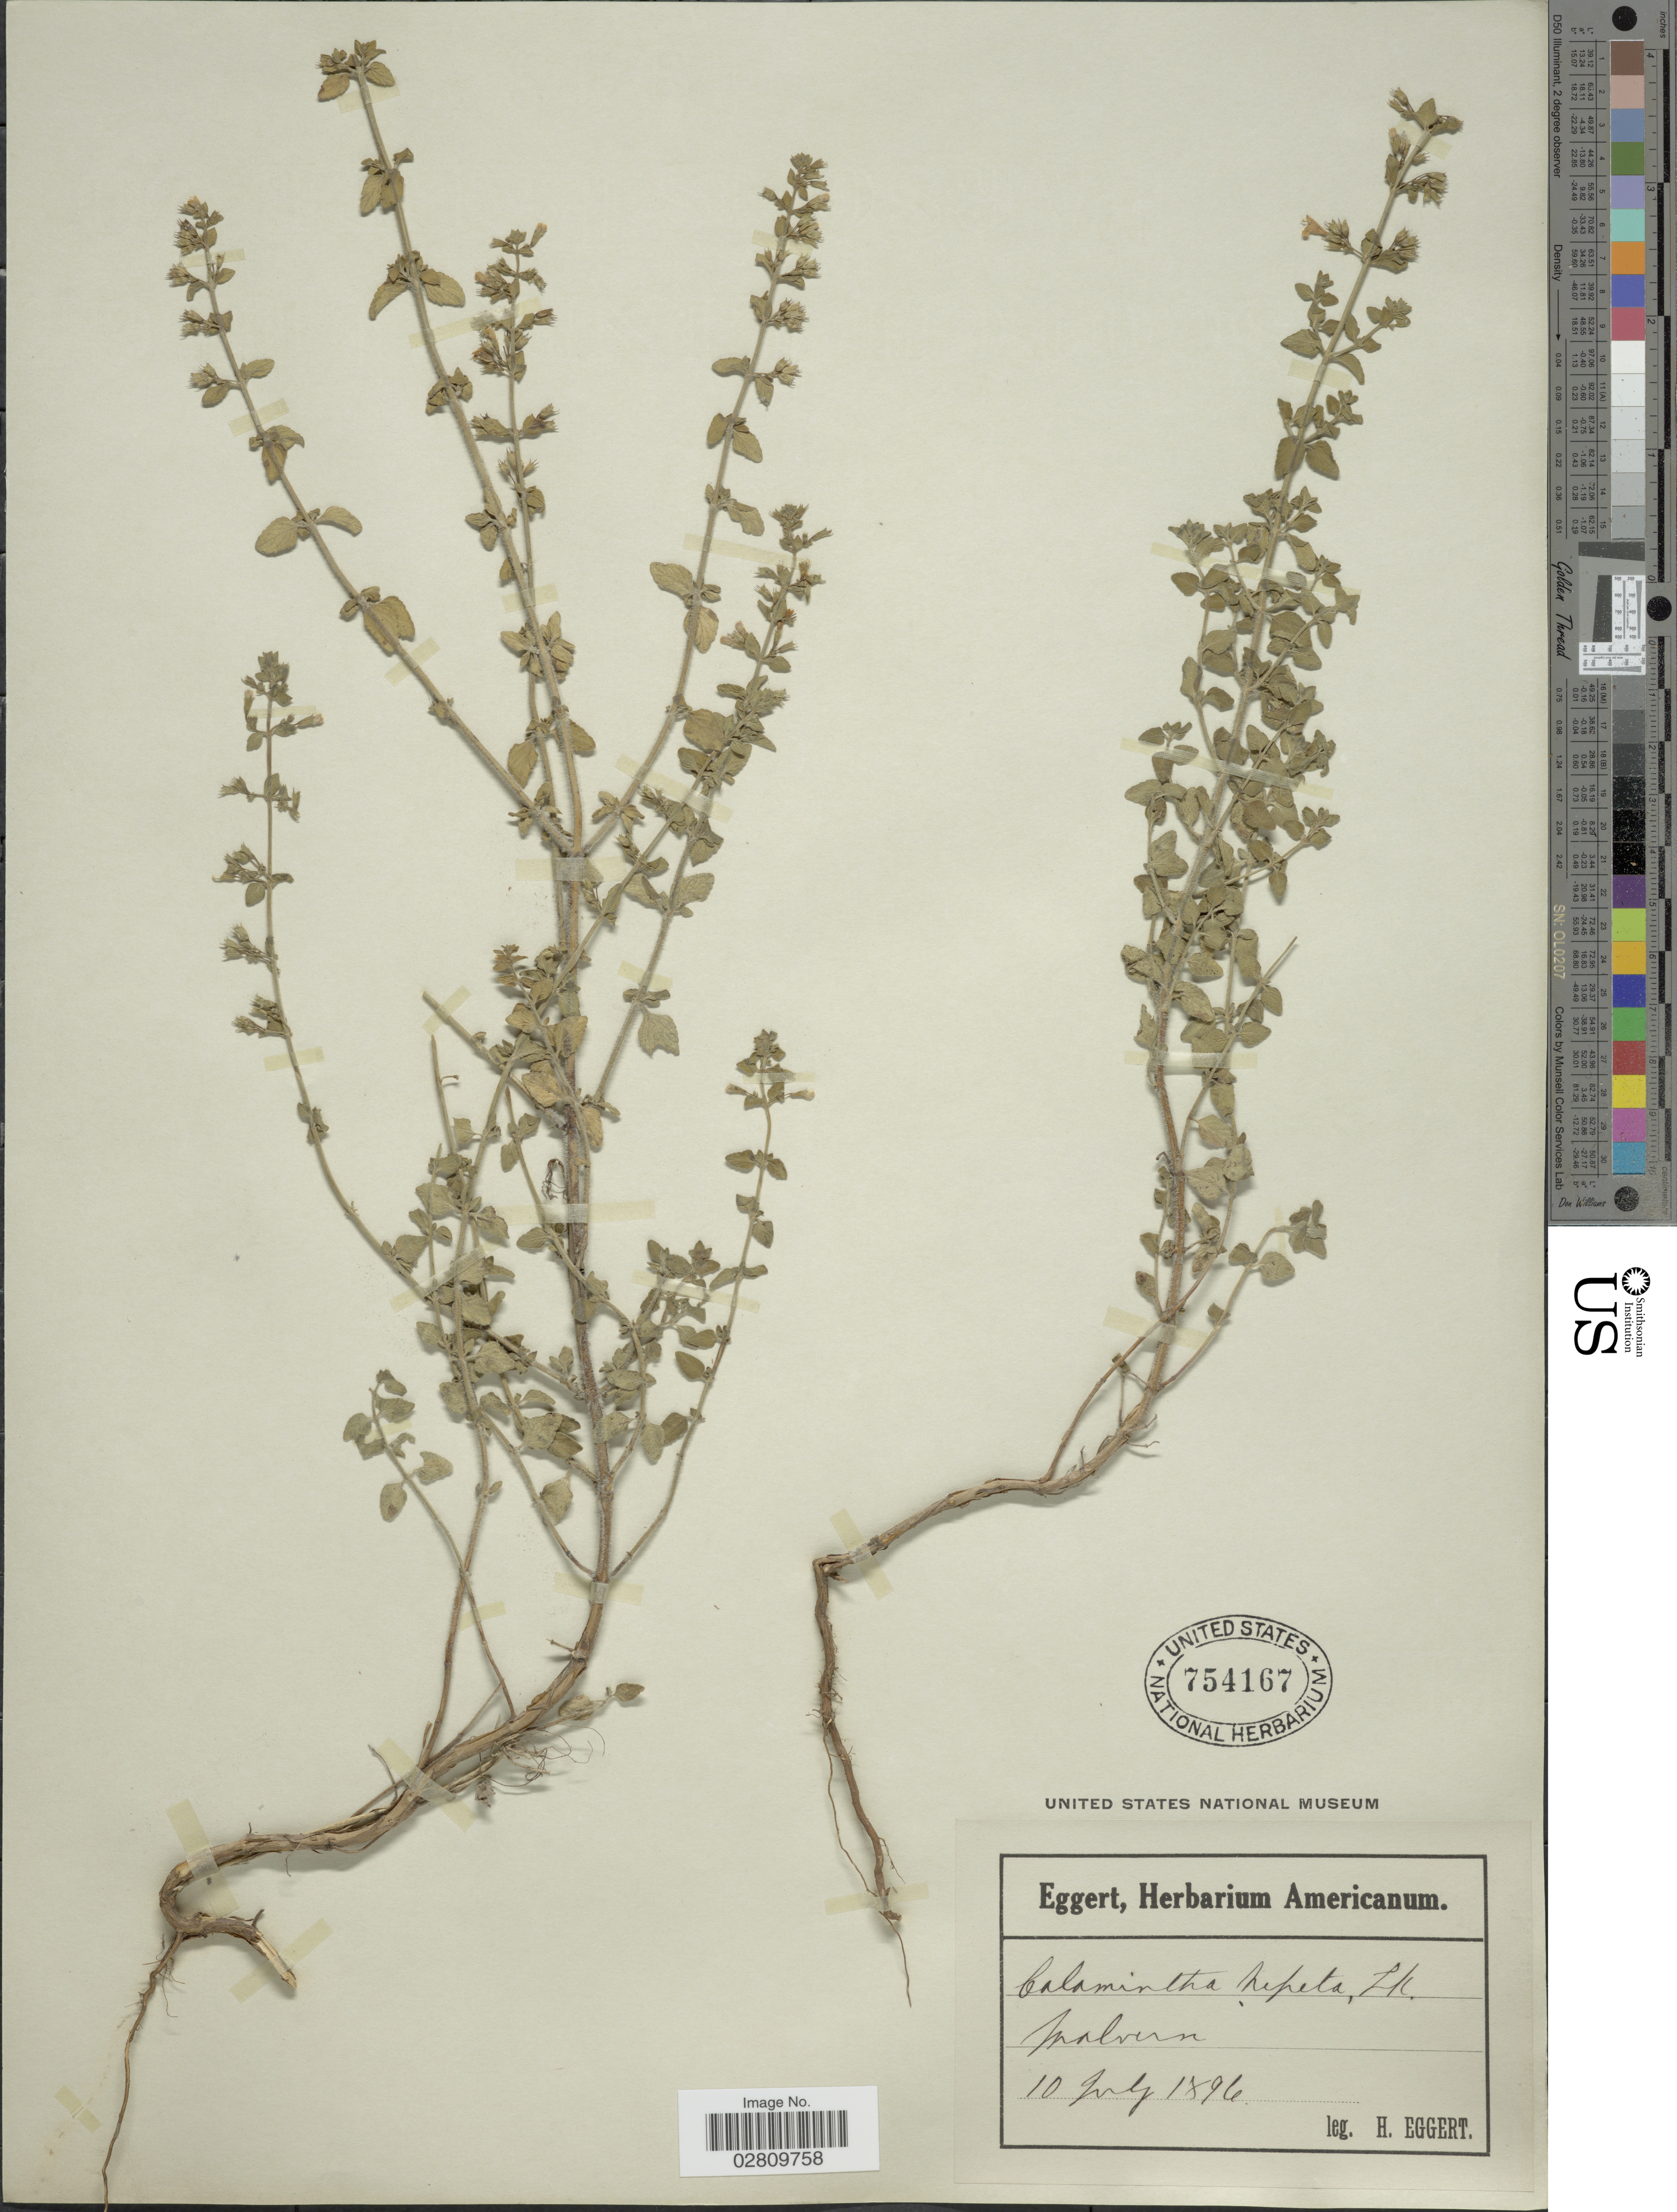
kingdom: Plantae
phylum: Tracheophyta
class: Magnoliopsida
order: Lamiales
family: Lamiaceae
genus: Clinopodium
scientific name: Clinopodium nepeta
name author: (L.) Kuntze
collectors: H. Eggert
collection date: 1896-07-10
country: United States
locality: Malvern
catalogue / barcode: US 754167